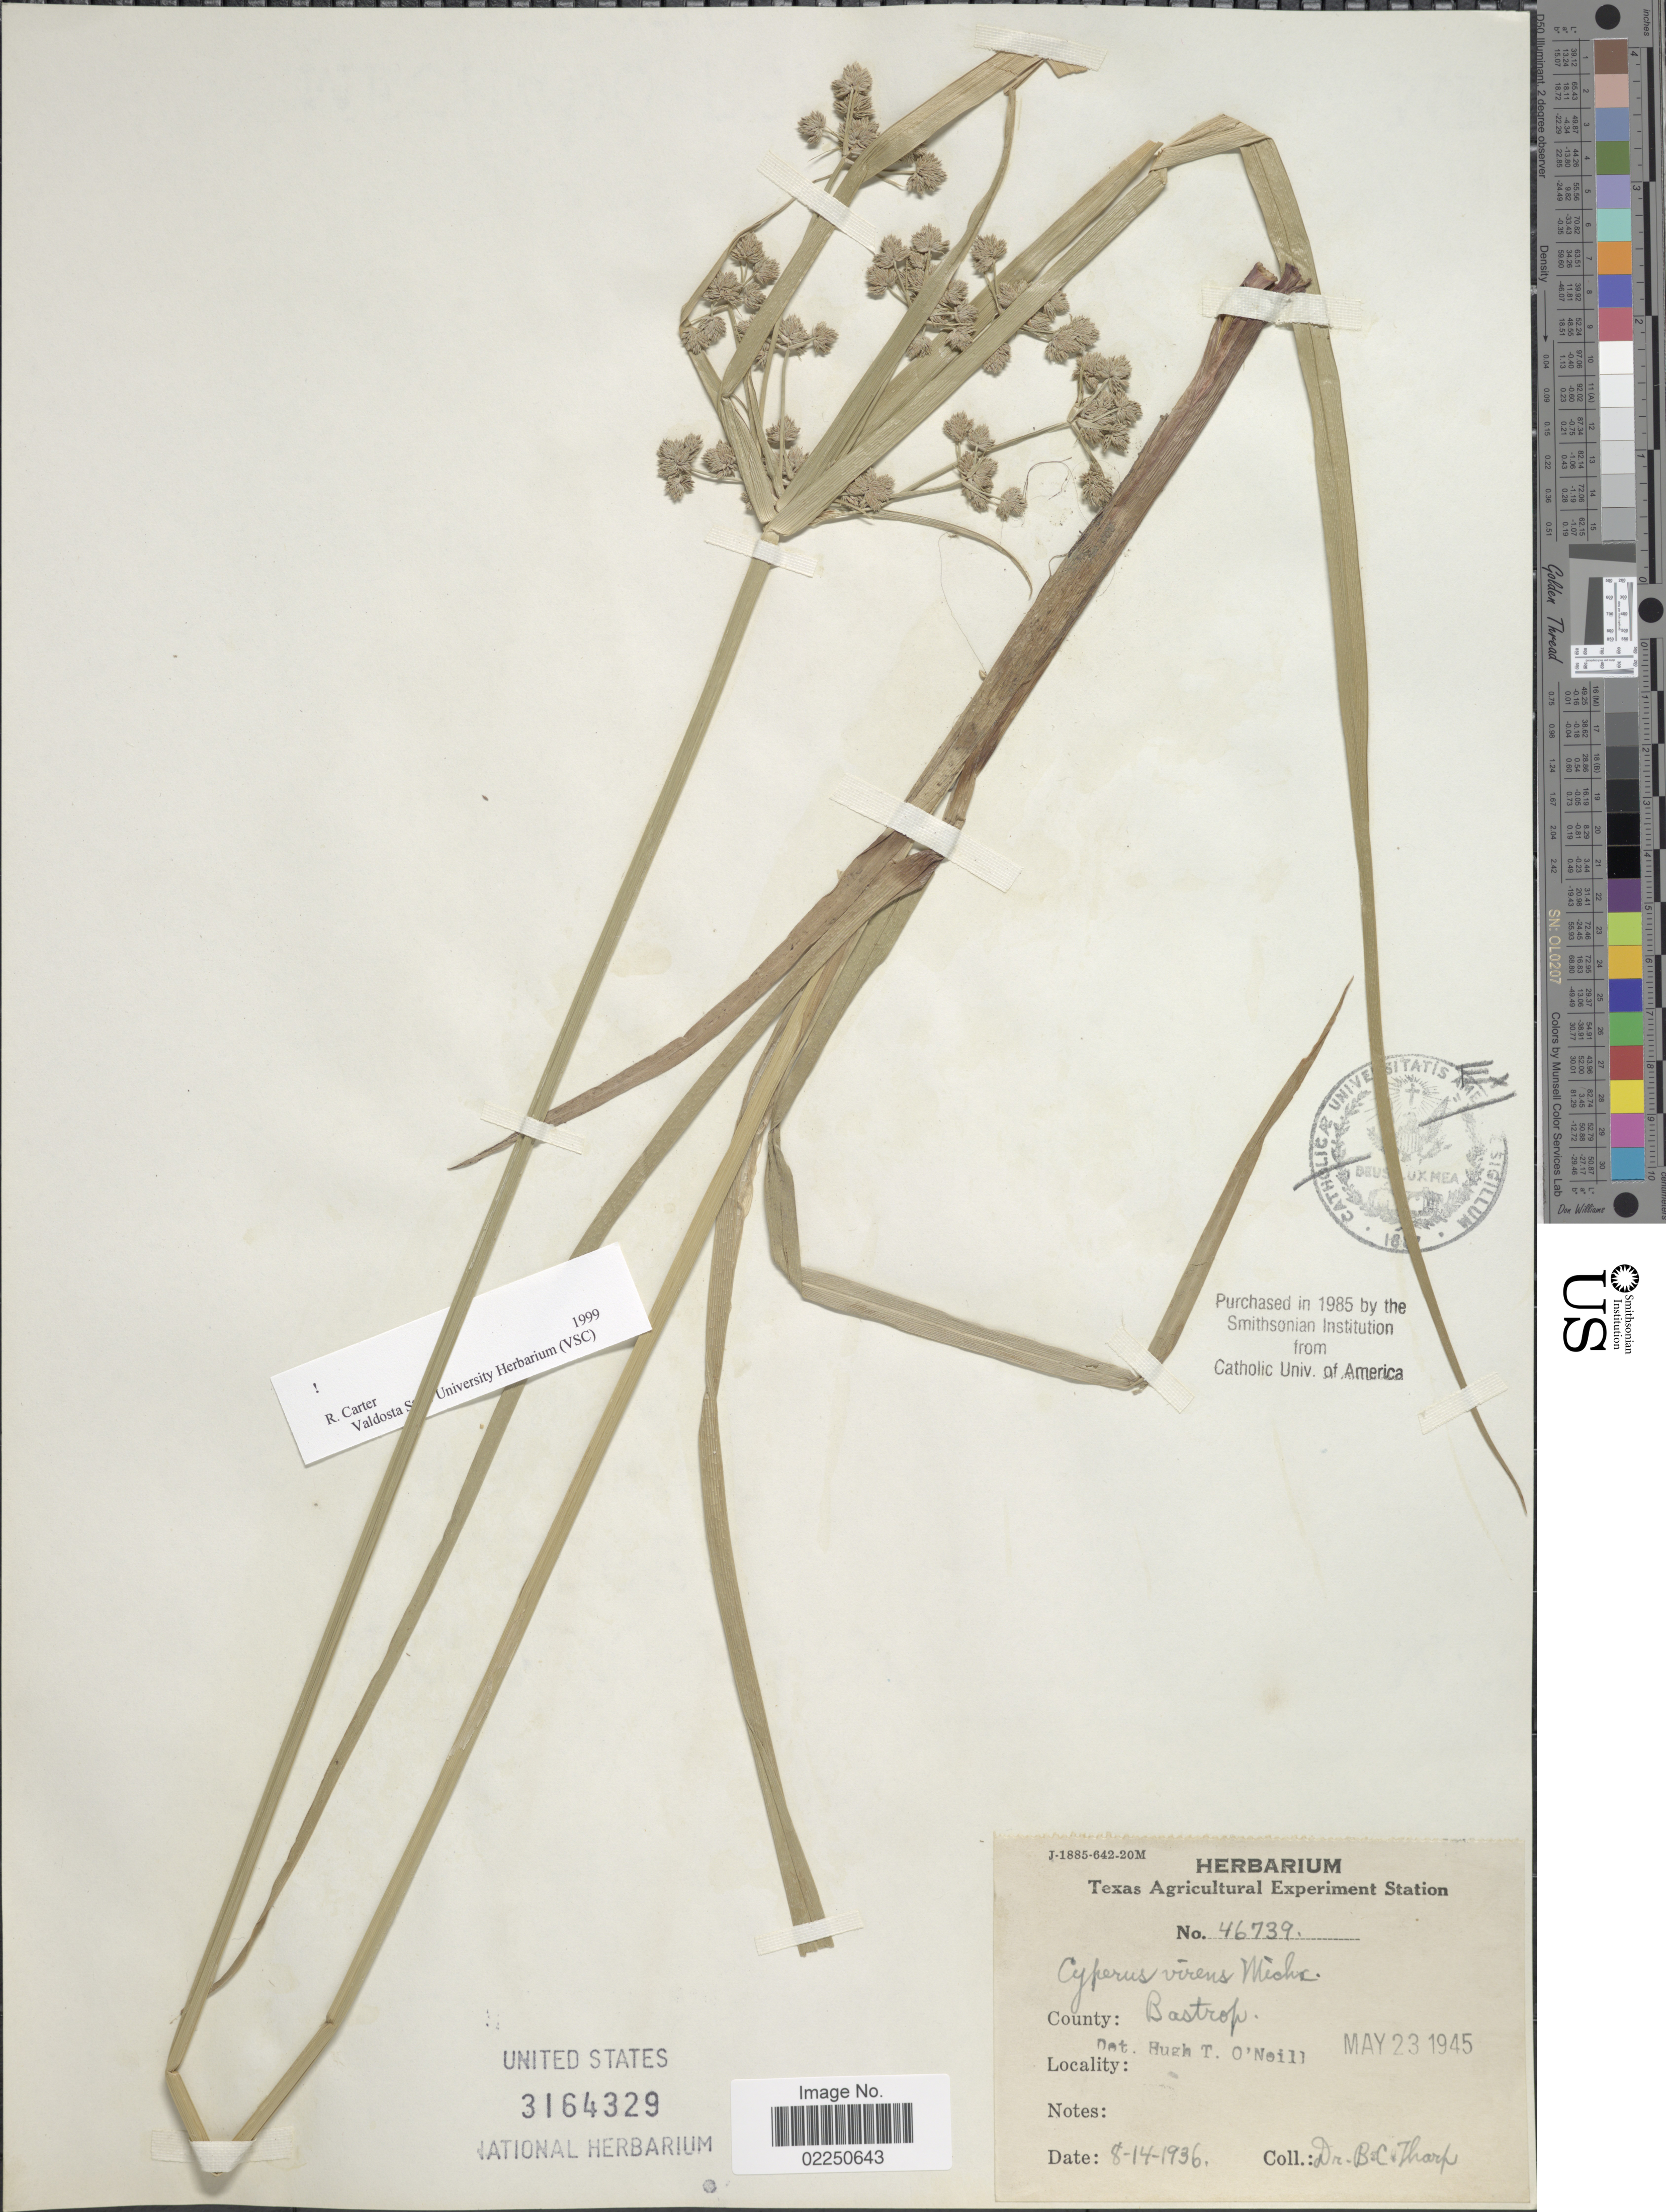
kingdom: Plantae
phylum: Tracheophyta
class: Liliopsida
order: Poales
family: Cyperaceae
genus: Cyperus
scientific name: Cyperus virens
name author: Michx.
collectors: B. C. Tharp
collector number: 46739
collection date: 1936-08-14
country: United States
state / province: Texas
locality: County; Bastrop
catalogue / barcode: US 3164329